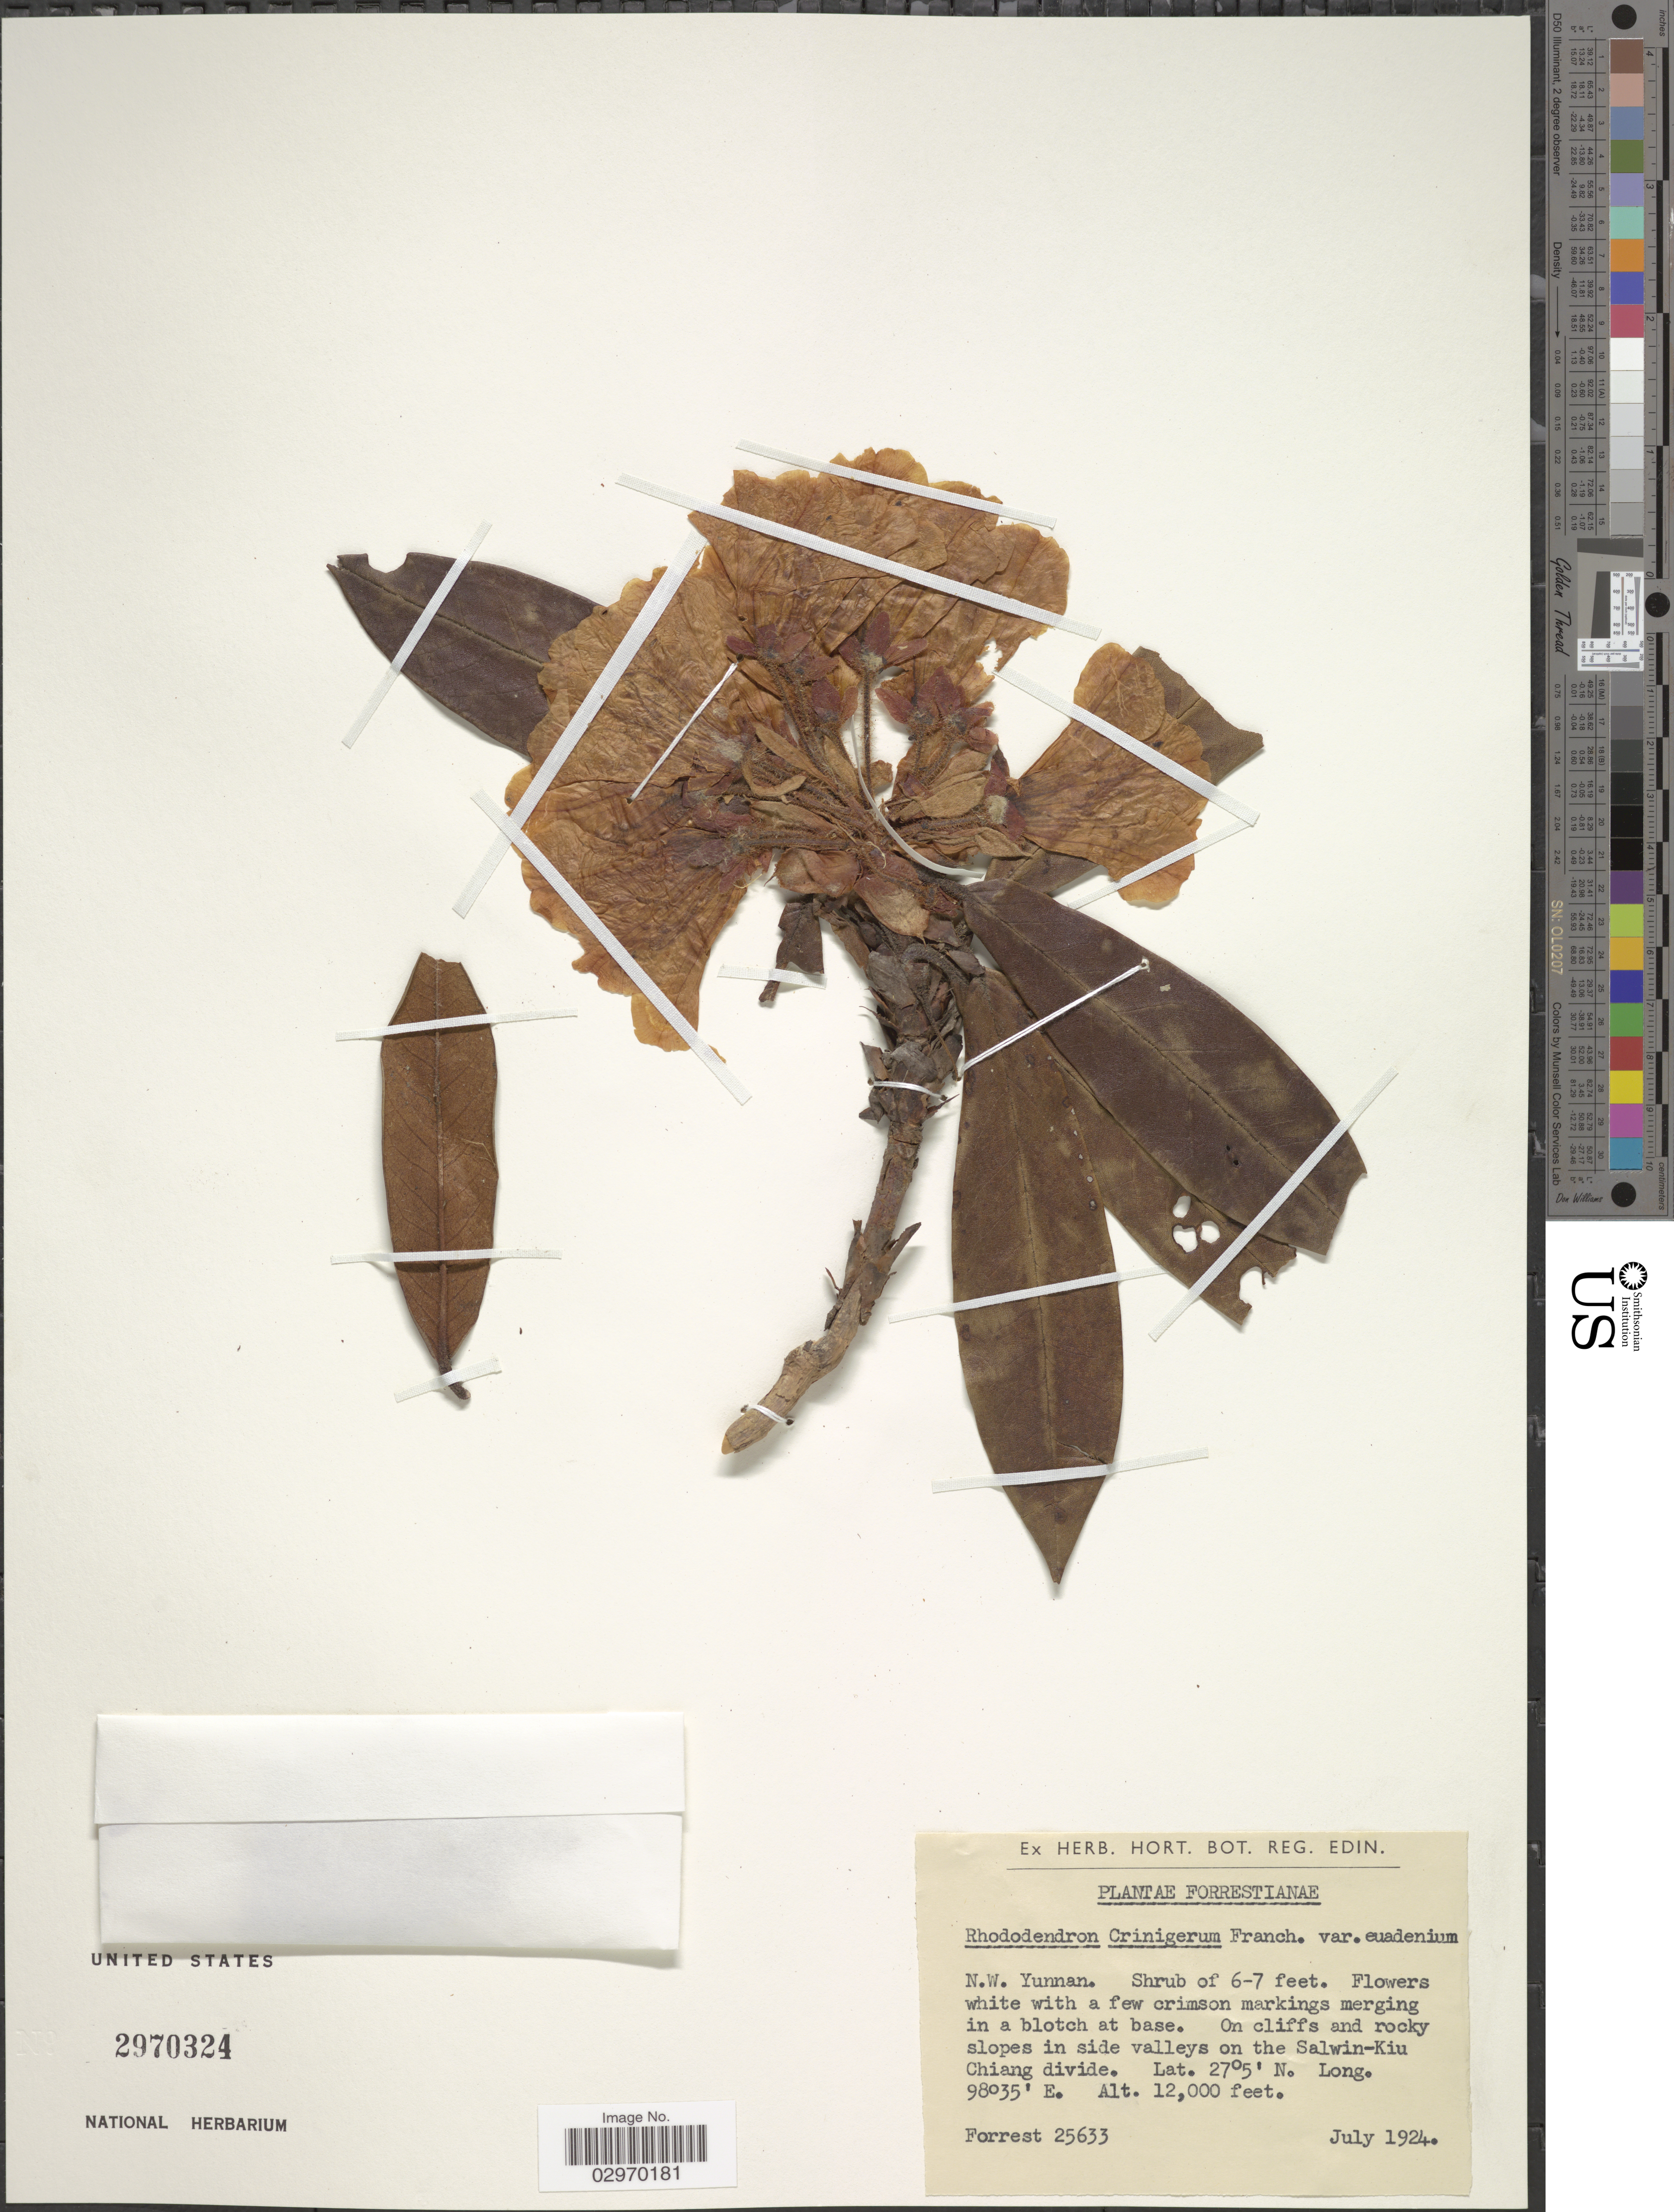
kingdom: Plantae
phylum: Tracheophyta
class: Magnoliopsida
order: Ericales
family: Ericaceae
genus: Rhododendron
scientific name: Rhododendron crinigerum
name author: Franch.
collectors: -. Forrest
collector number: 25633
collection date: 1924-07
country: China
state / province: Yunnan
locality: N.W. Yunnan. On the Salwin-Kiu Chiang divide.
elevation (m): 3658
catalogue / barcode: US 2970324